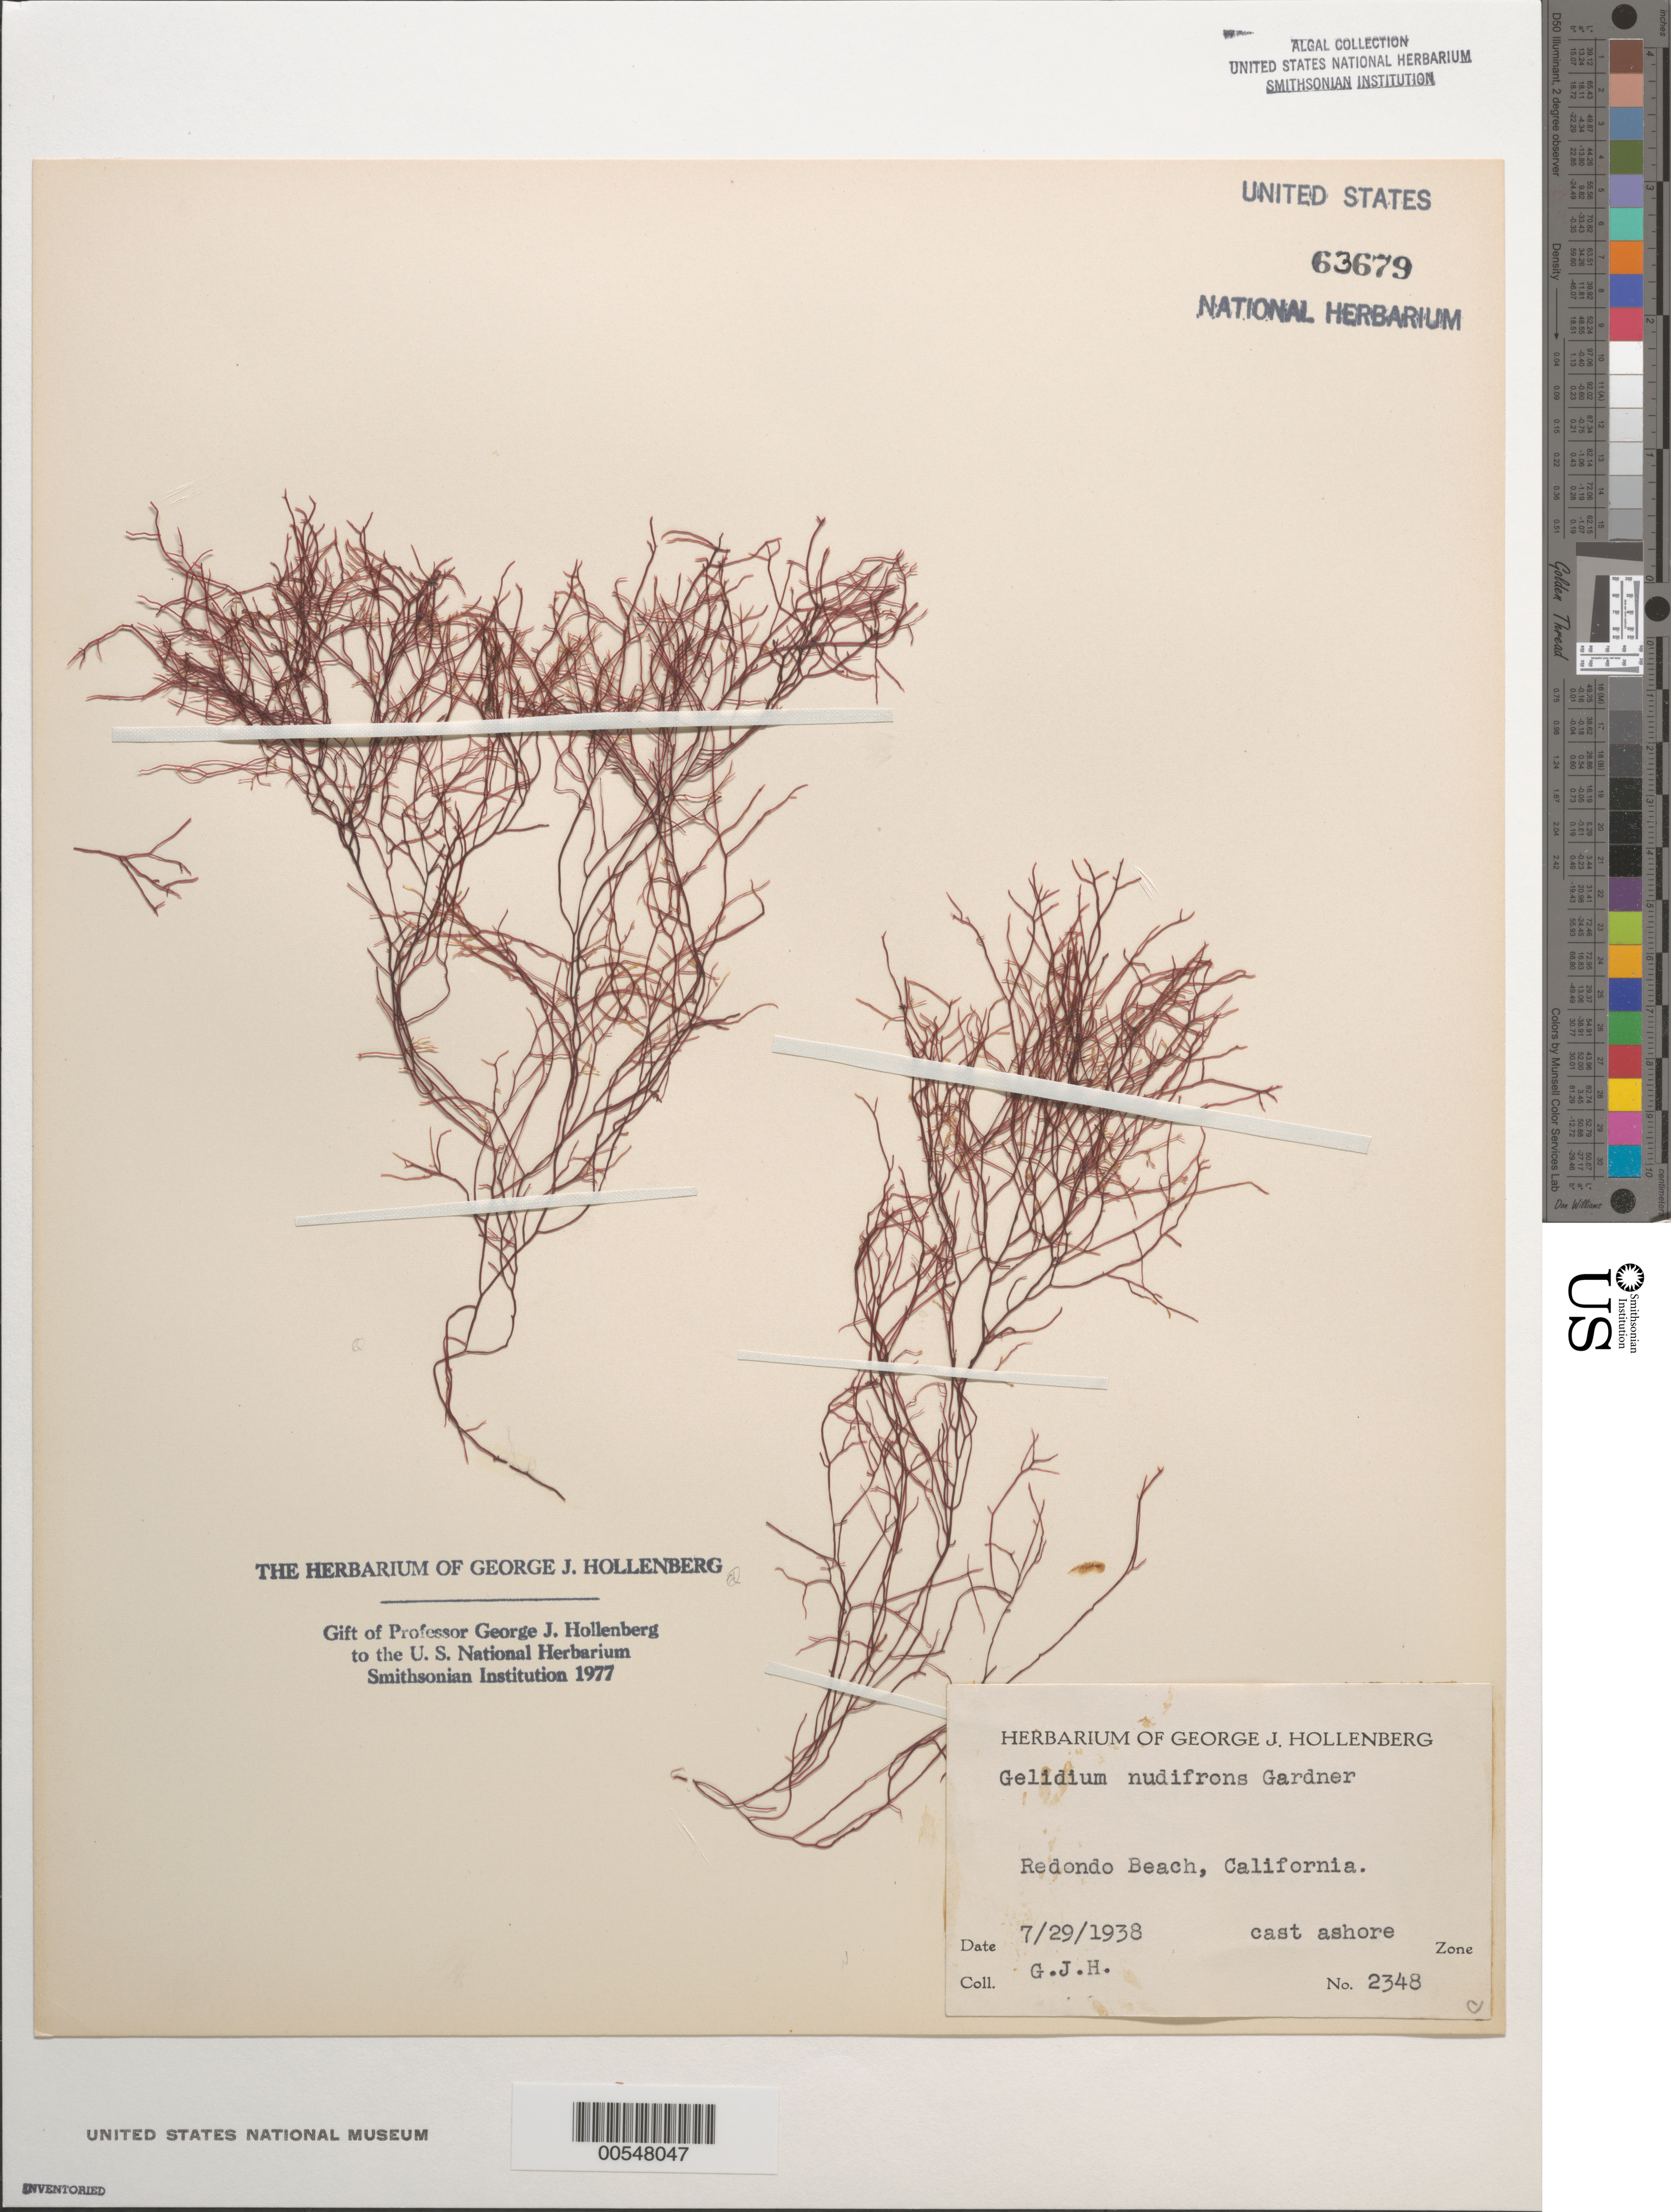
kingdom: Plantae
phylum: Rhodophyta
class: Florideophyceae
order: Gelidiales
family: Gelidiaceae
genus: Gelidium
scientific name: Gelidium nudifrons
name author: N.L. Gardner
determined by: Hollenberg, George J.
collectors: G. Hollenberg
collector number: GJH 2348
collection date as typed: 29 Jul 1938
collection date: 1938-07-29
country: United States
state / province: California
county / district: Los Angeles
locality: Redondo Beach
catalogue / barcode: US 63679